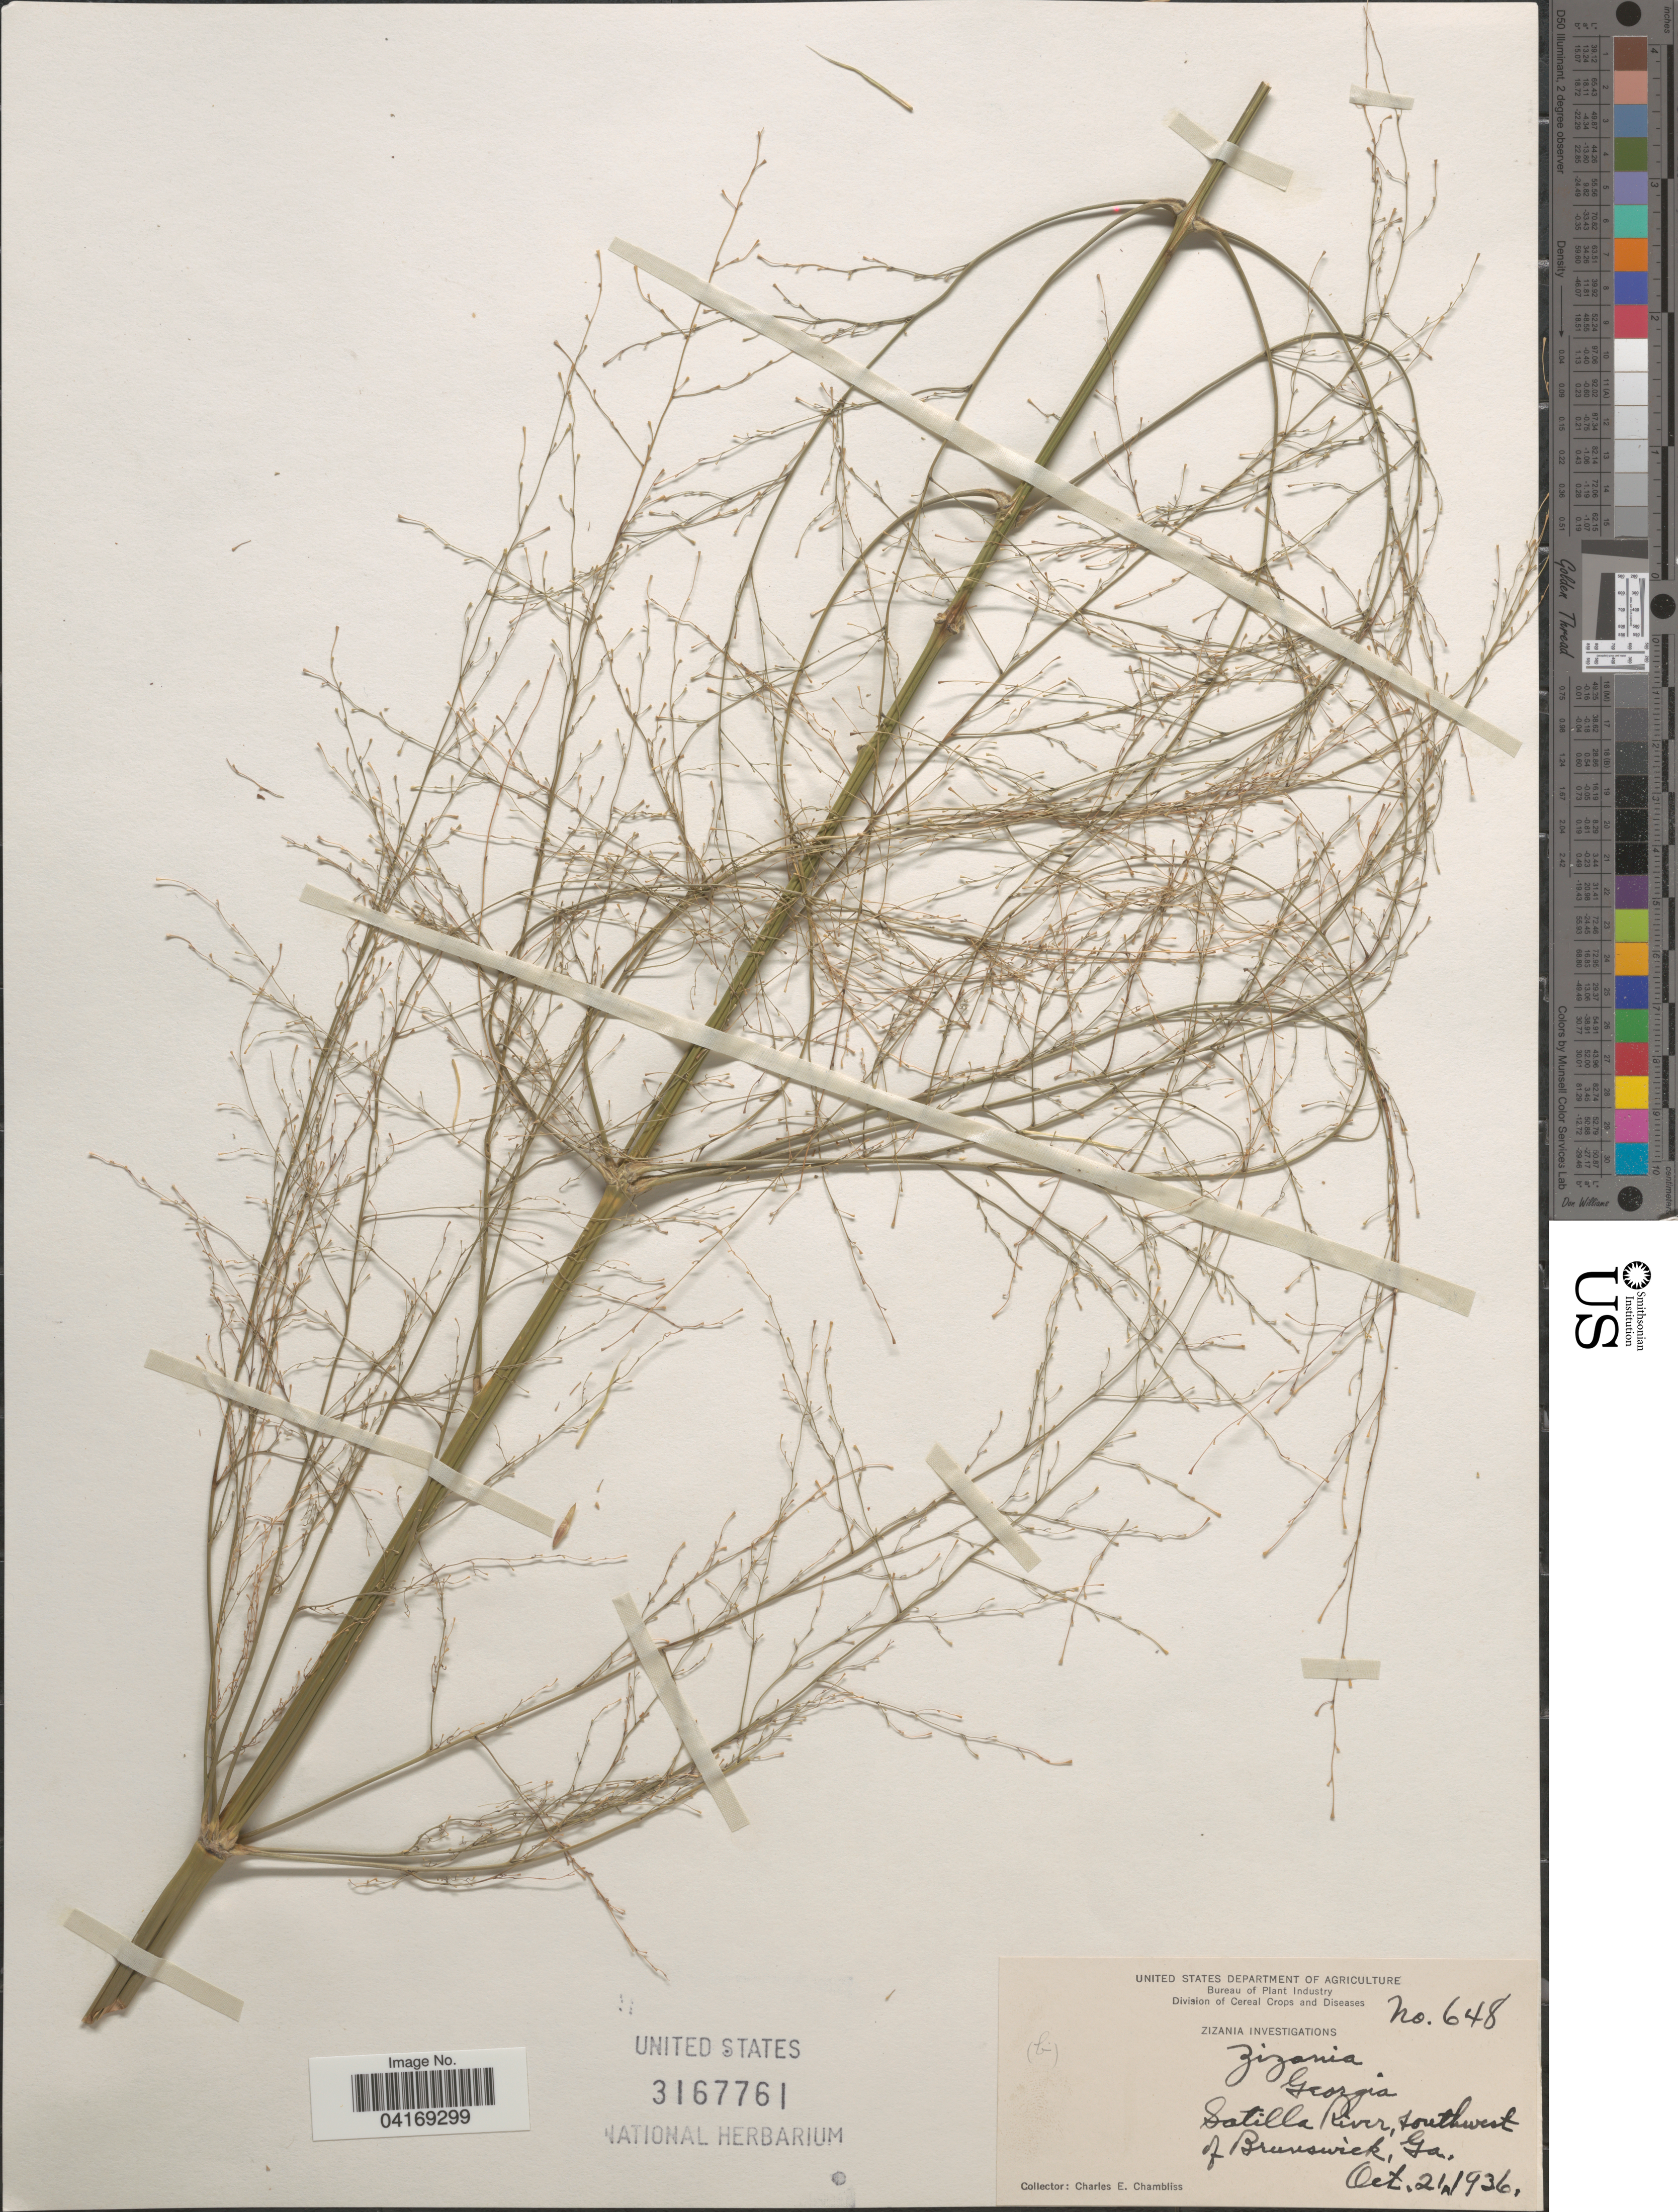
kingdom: Plantae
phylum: Tracheophyta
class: Liliopsida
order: Poales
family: Poaceae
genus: Zizania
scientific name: Zizania sp.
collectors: C. Chambliss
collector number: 648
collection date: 1936-10-21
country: United States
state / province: Georgia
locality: Satilla River, southwest of Brunswick.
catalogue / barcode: US 3167761